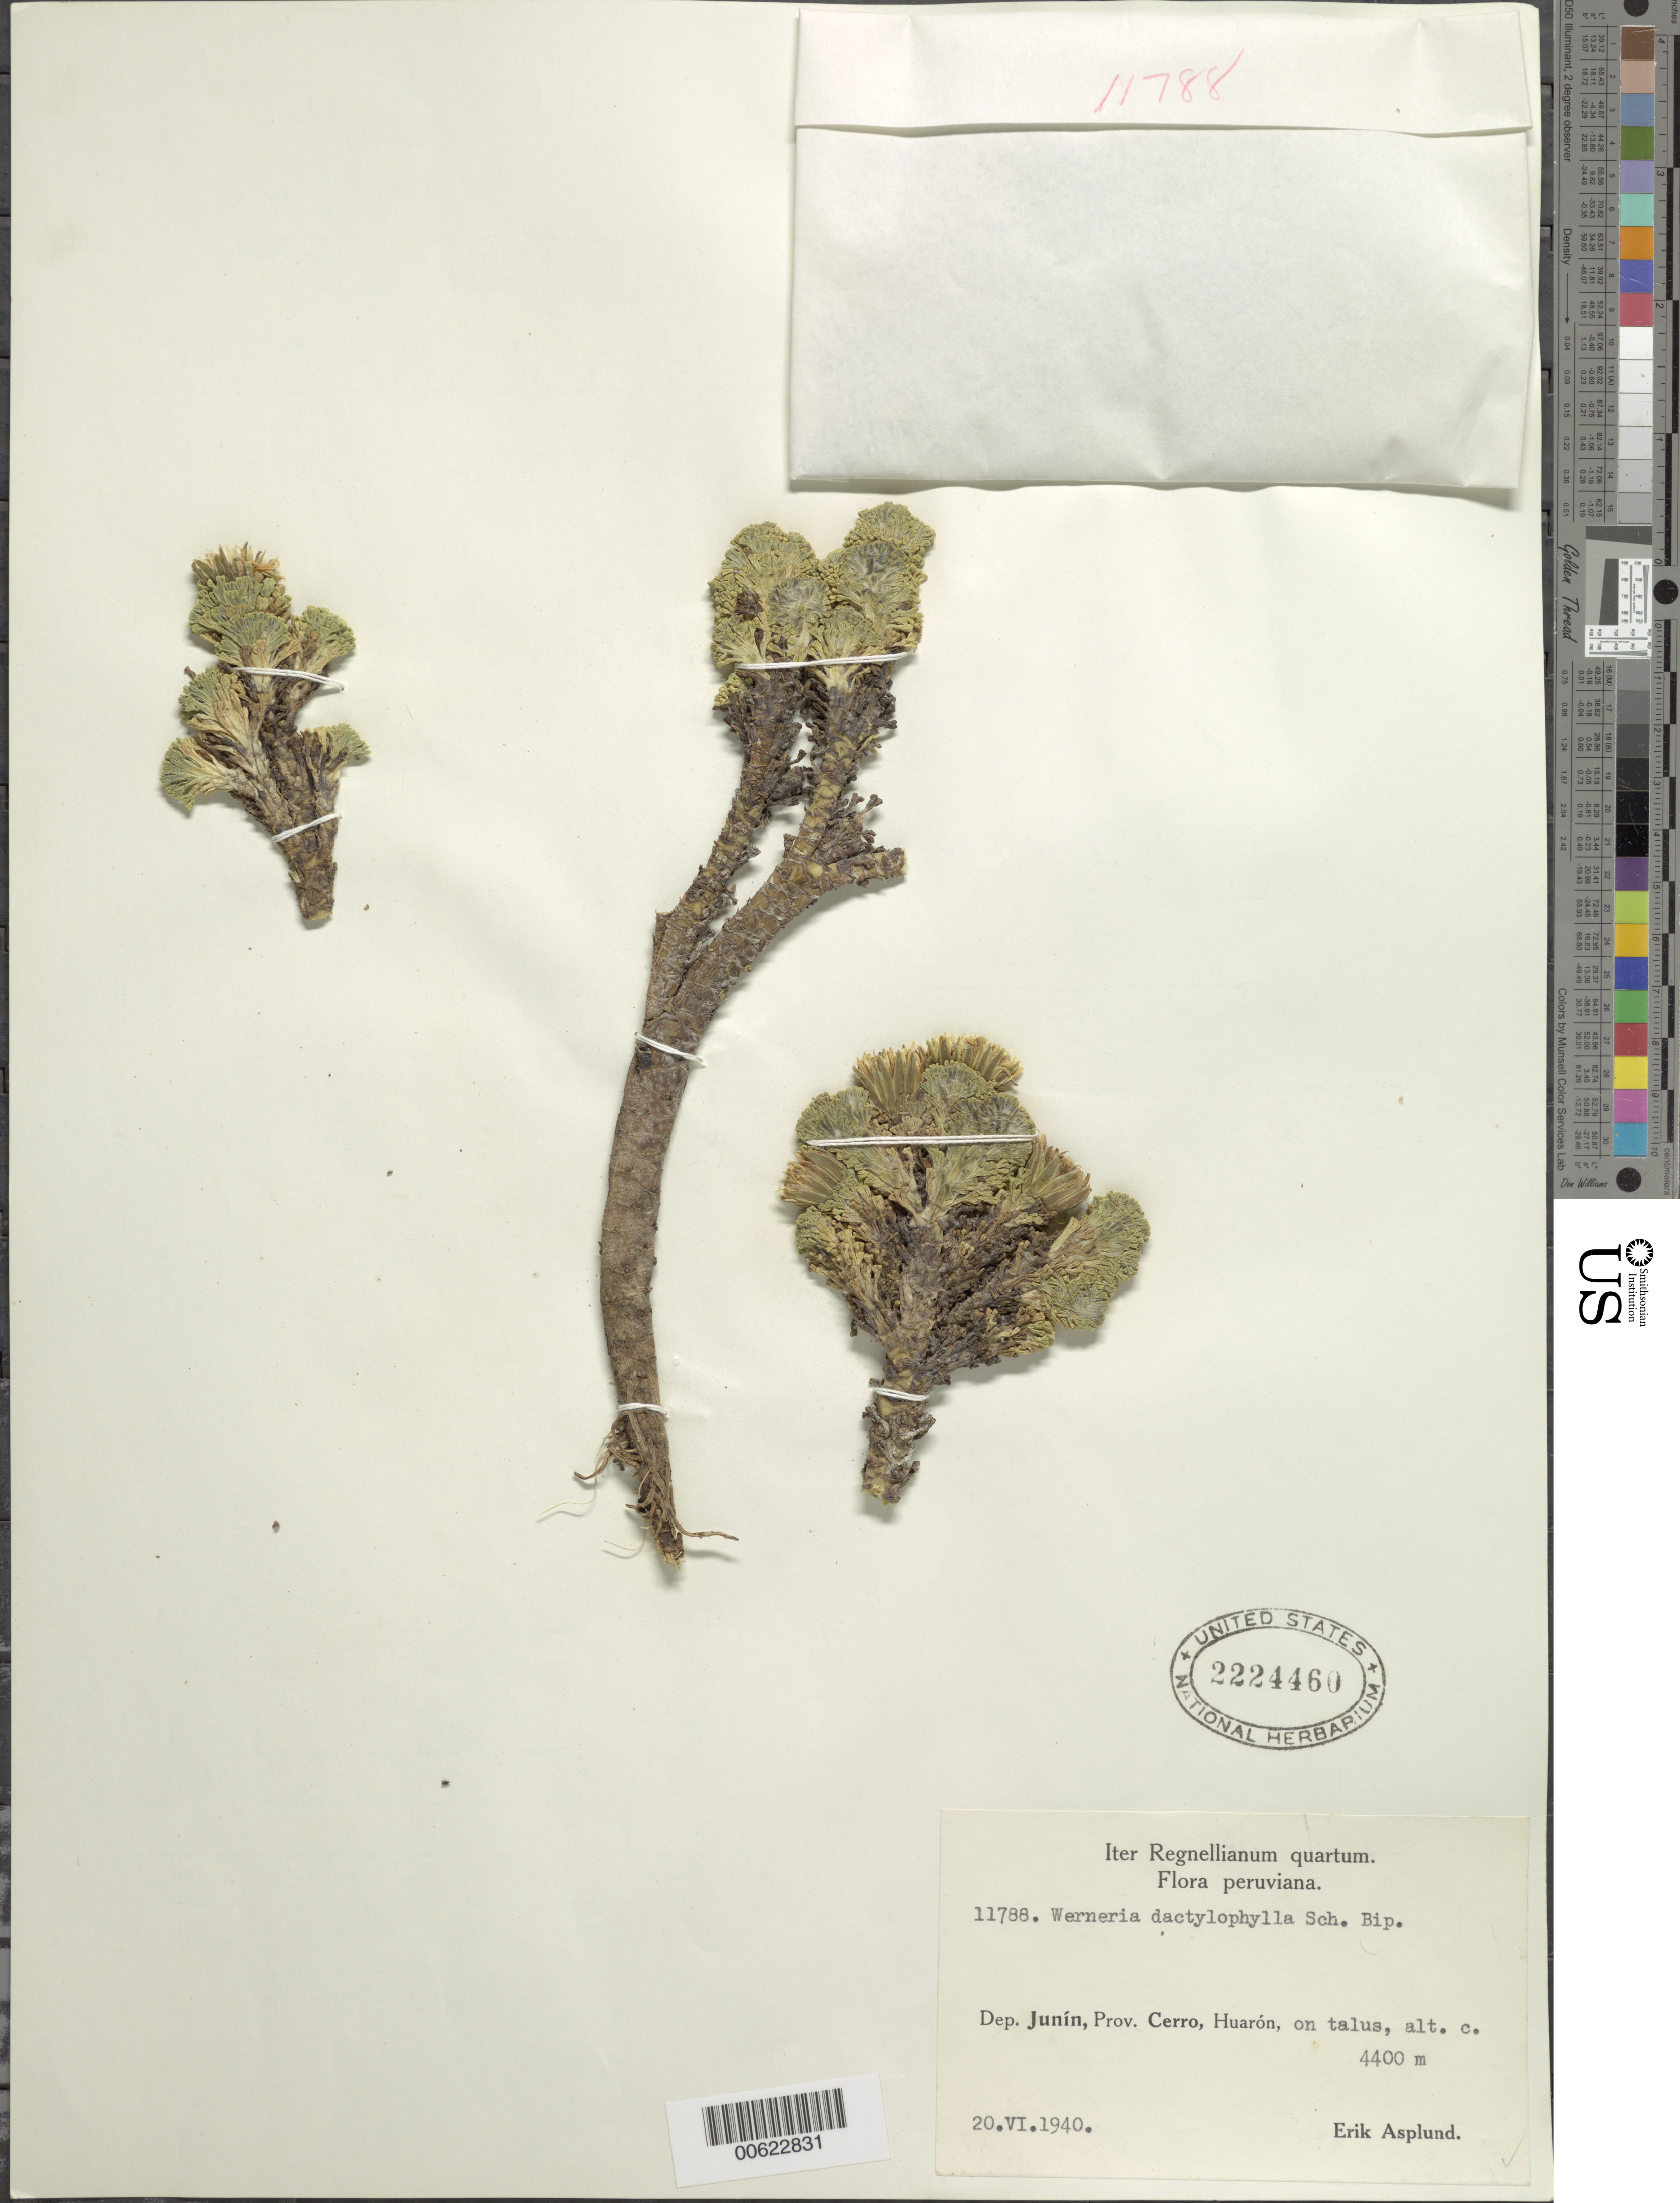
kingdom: Plantae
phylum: Tracheophyta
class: Magnoliopsida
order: Asterales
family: Asteraceae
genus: Xenophyllum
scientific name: Xenophyllum dactylophyllum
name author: (Sch. Bip.) V.A. Funk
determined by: Funk, Vicki A., (BOT), Smithsonian Institution - National Museum of Natural History (UNITED STATES)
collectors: E. Asplund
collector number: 11788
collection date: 1940-06-20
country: Peru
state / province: Junín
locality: Cerro; Huaron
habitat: On talus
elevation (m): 4400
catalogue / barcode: US 2224460